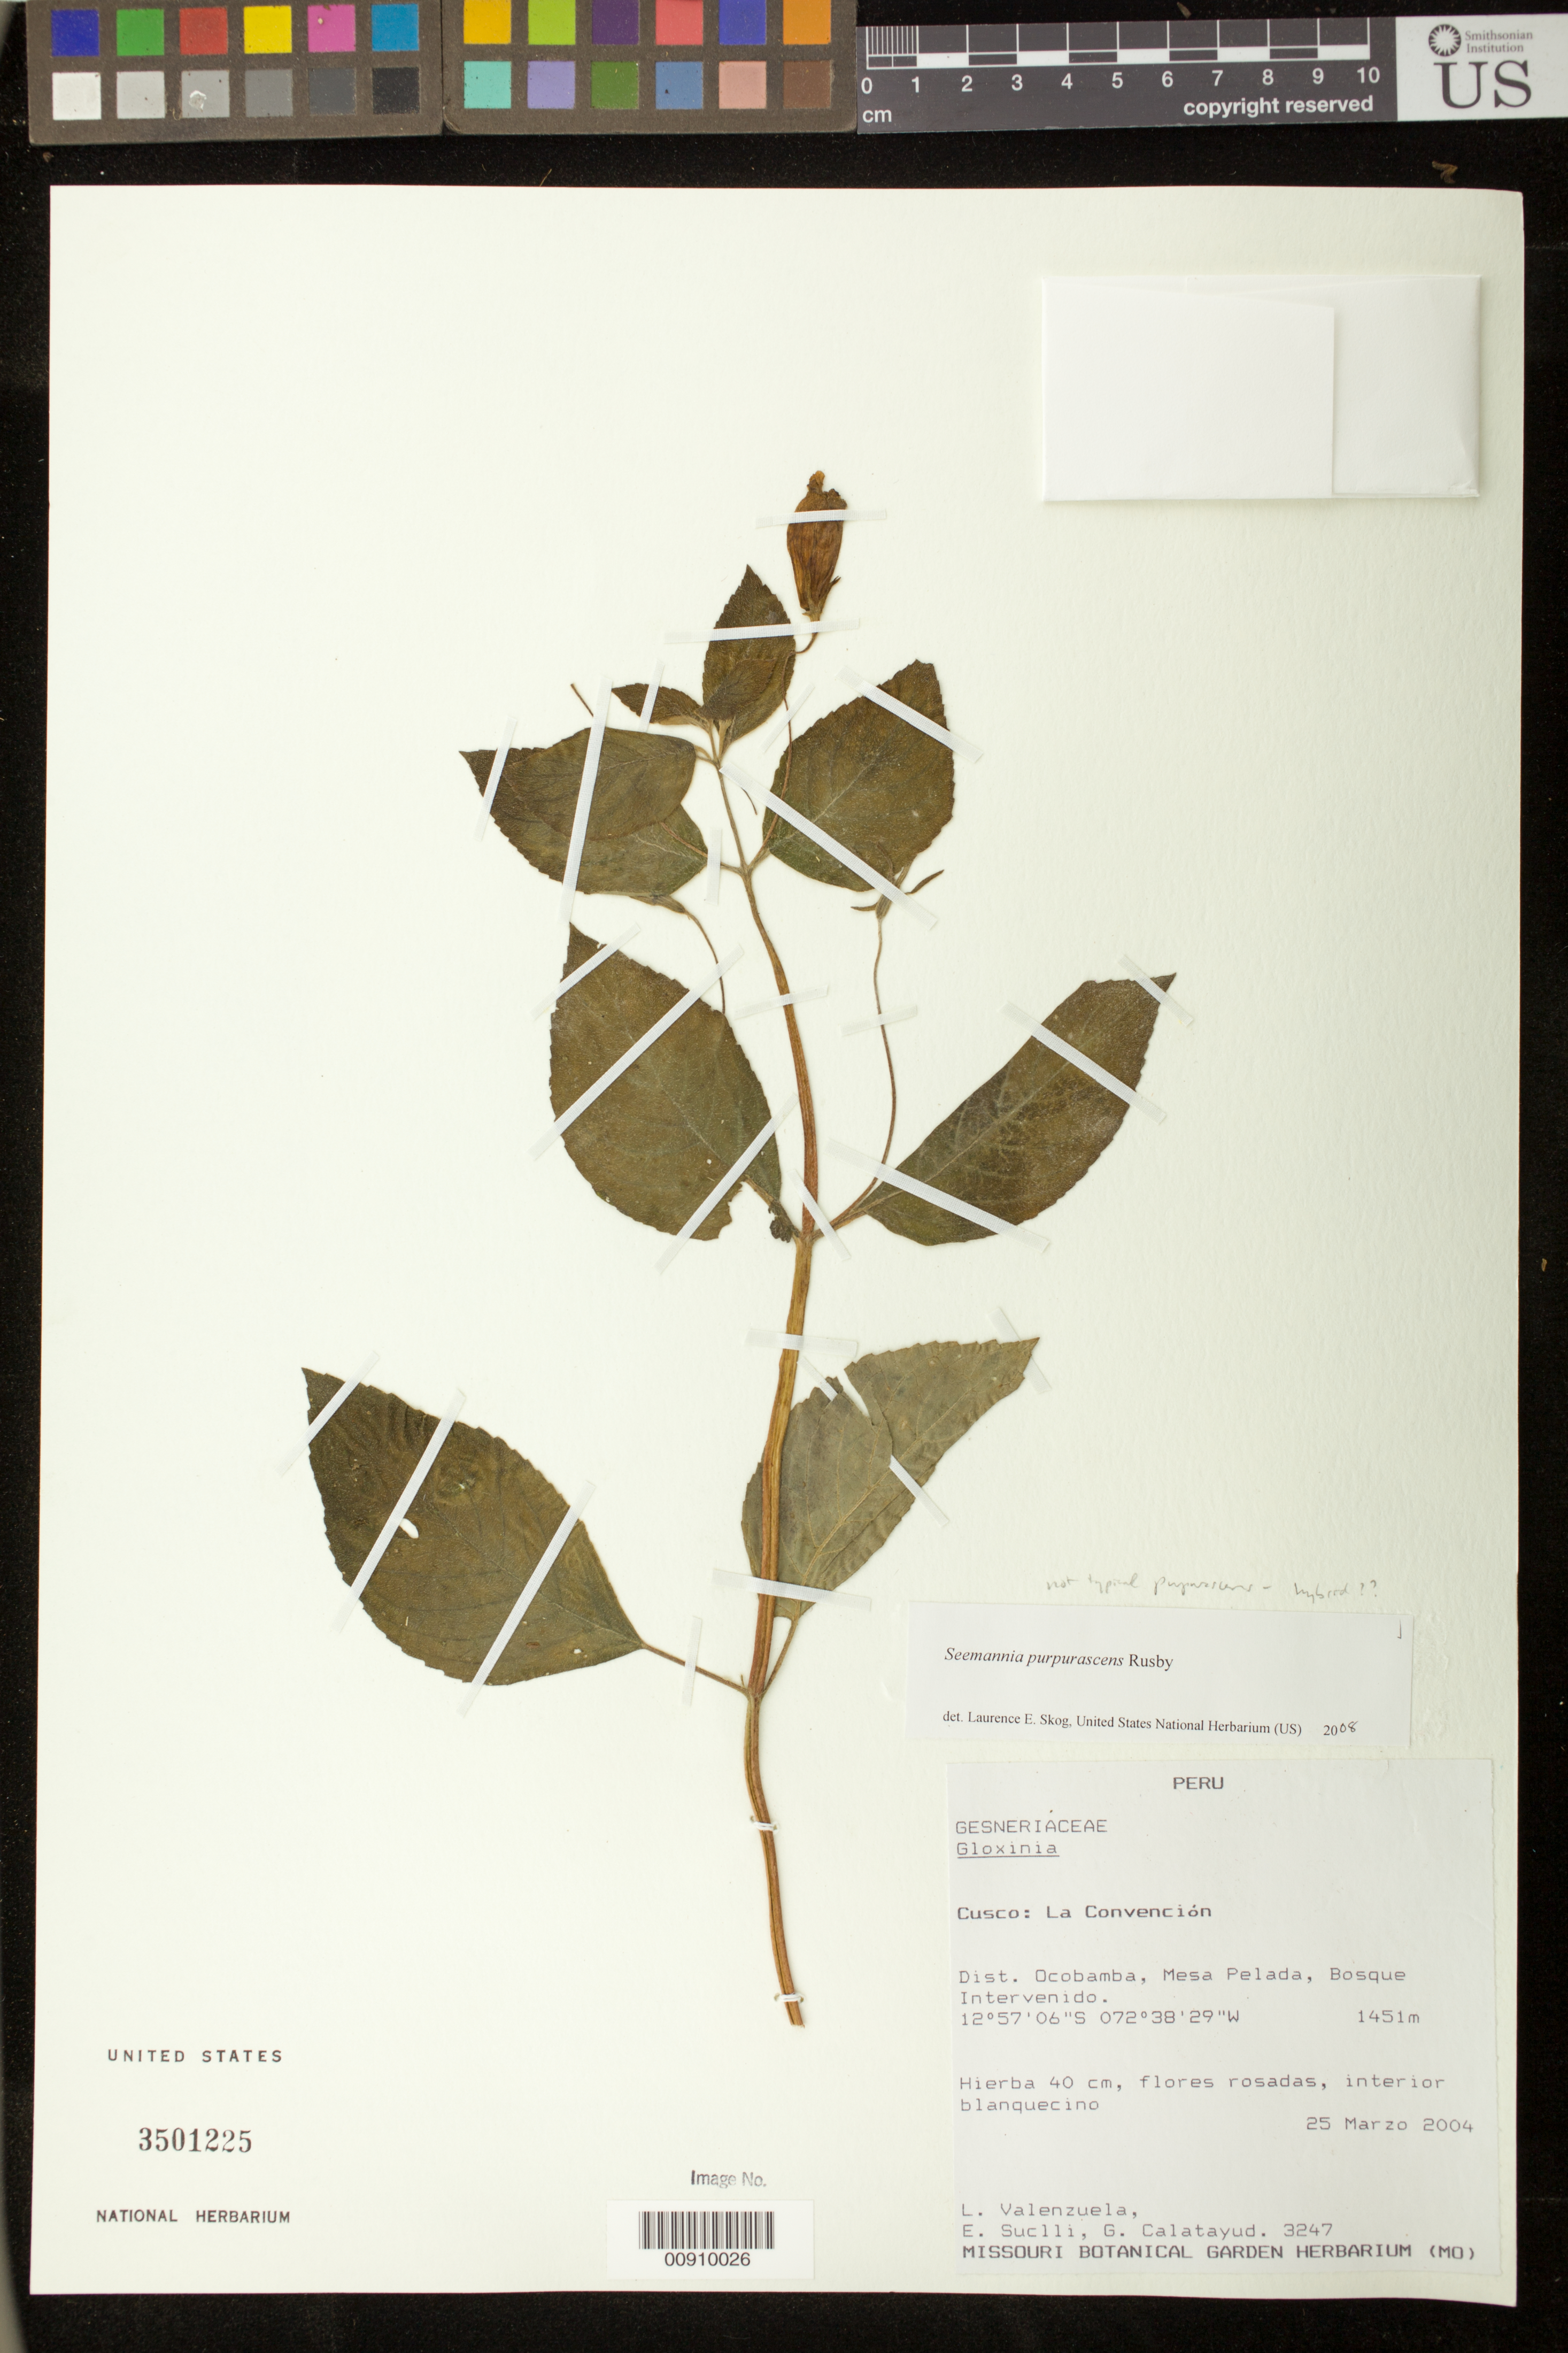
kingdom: Plantae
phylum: Tracheophyta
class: Magnoliopsida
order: Lamiales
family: Gesneriaceae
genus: Seemannia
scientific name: Seemannia purpurascens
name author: Rusby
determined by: Skog, Laurence E.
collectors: L. Valenzuela, E. Suclli & G. Calatayud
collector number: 3247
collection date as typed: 25 Mar 2004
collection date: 2004-03-25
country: Peru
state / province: Cusco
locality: Cusco: La Convención. Dist. Ocobamba, Mesa Pelada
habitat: Bosque intervenido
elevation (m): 1451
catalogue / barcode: US 3501225